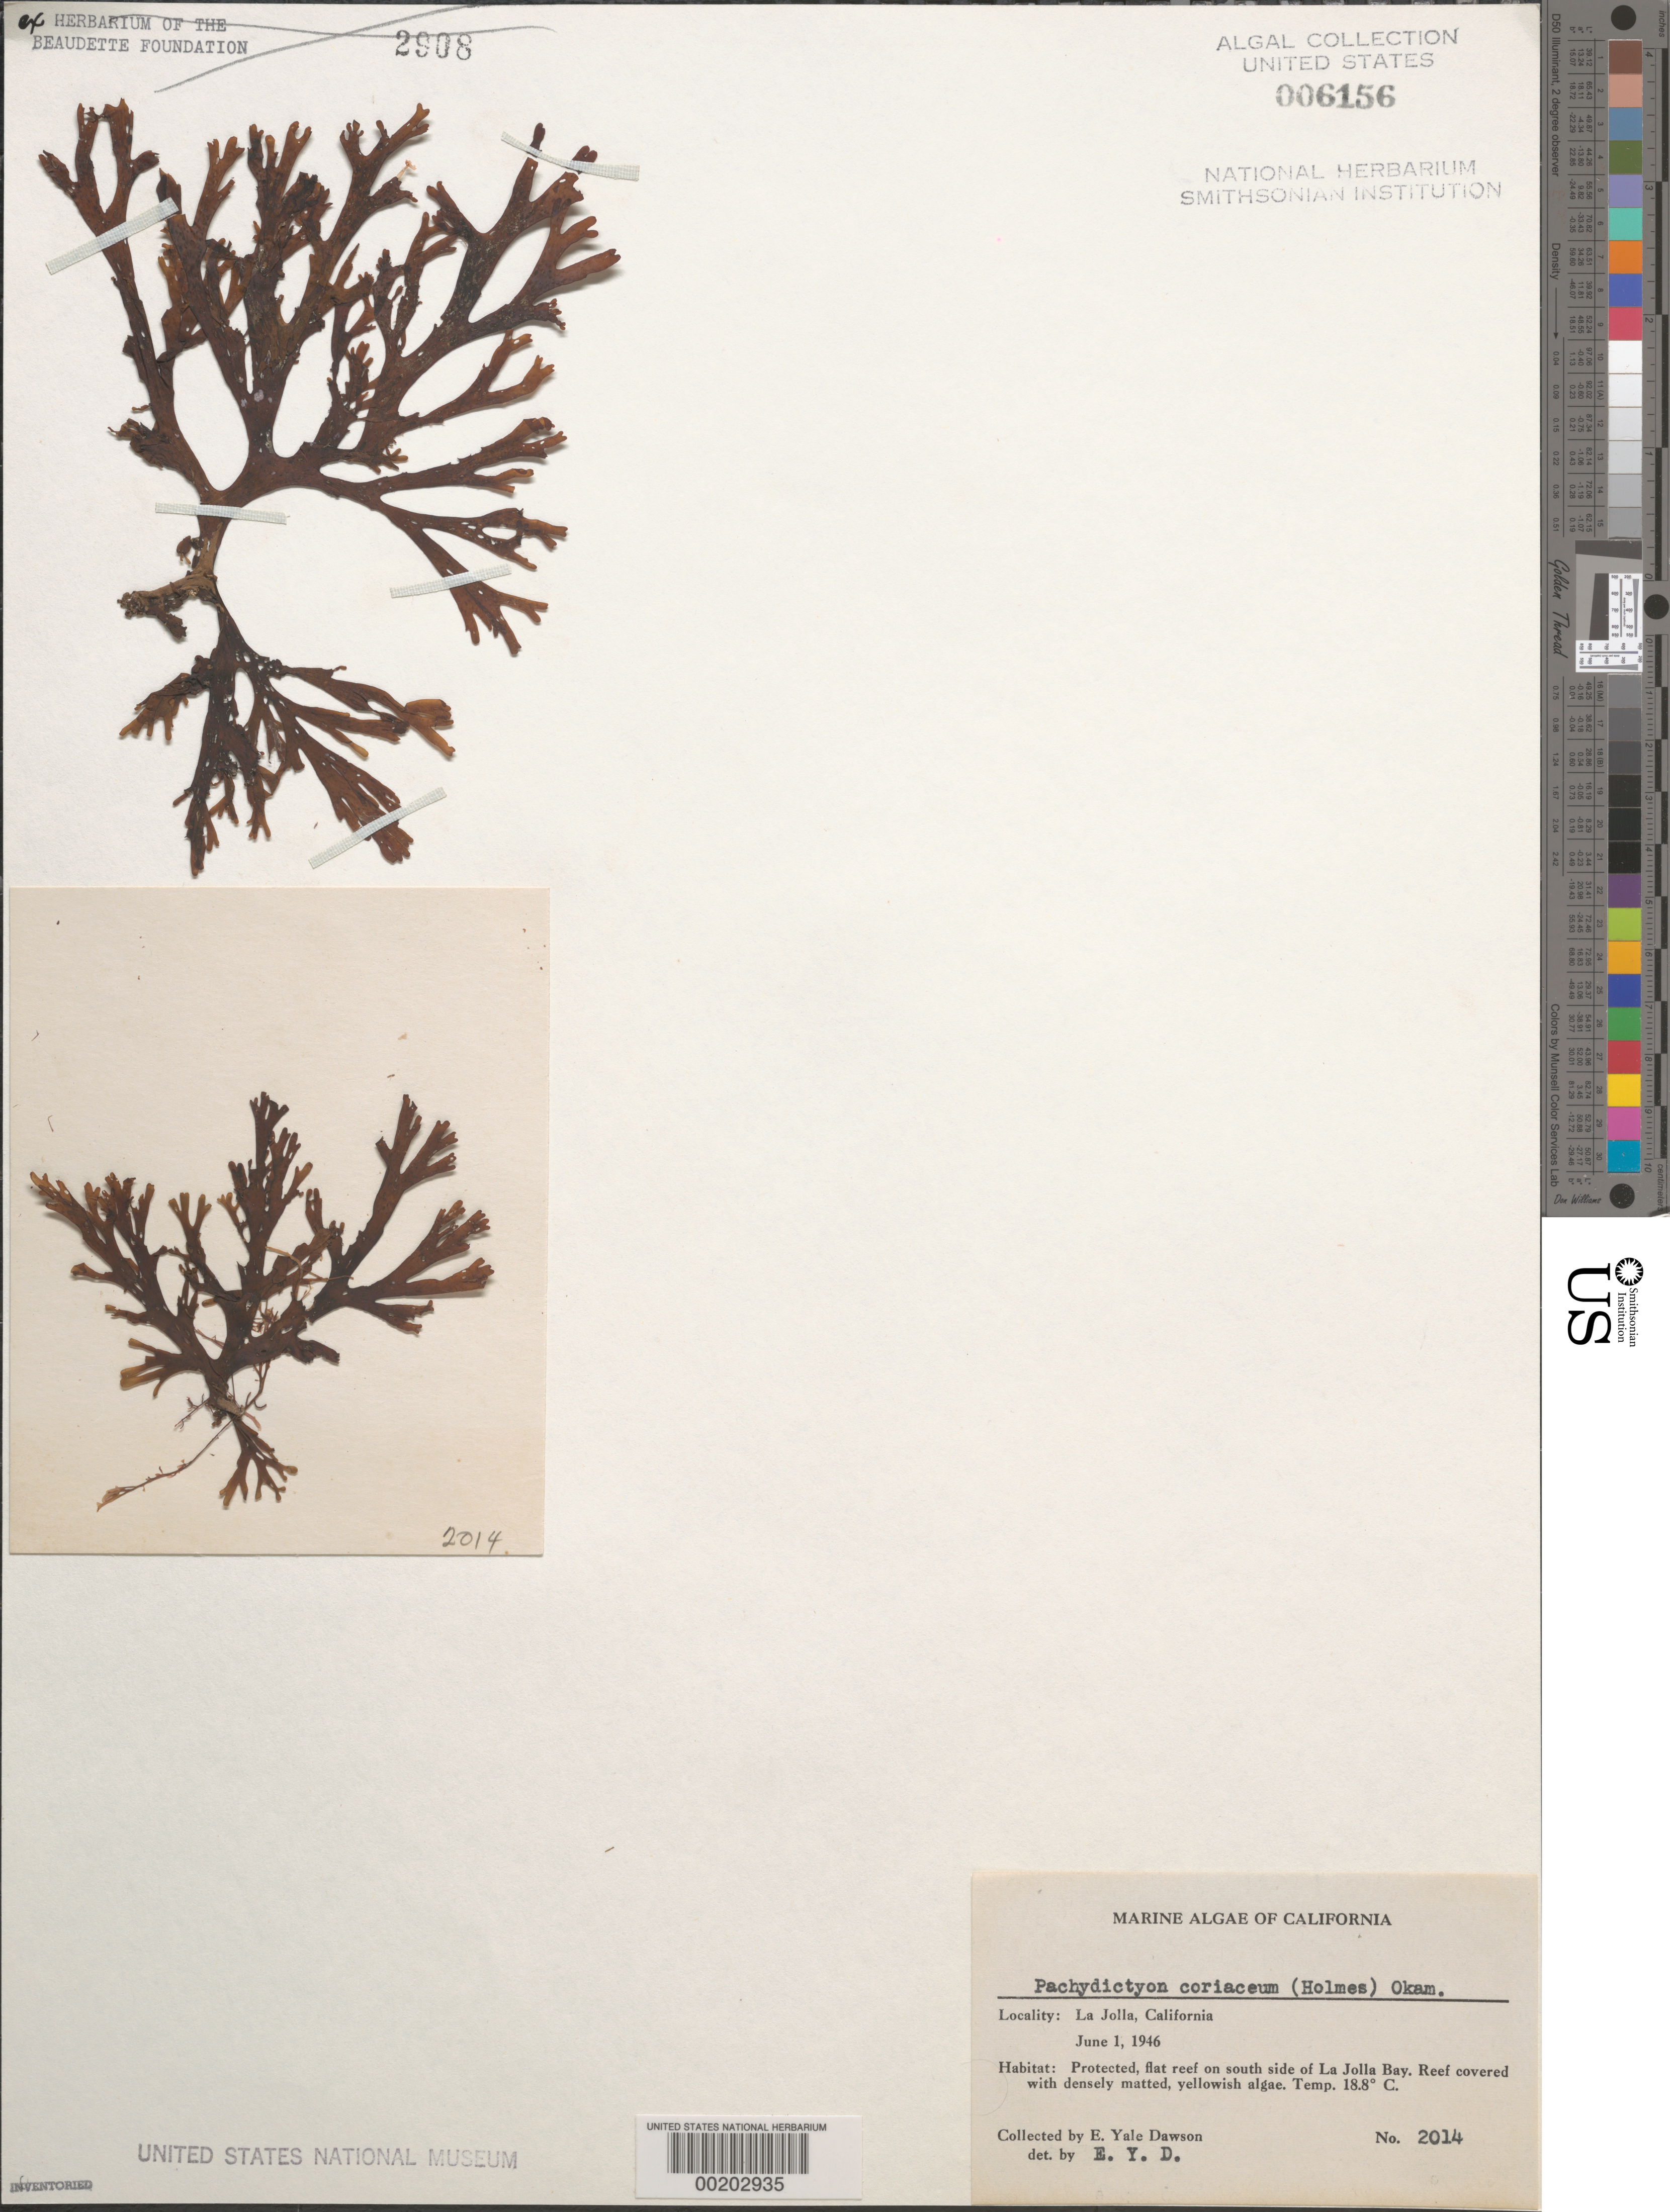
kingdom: Chromista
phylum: Ochrophyta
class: Phaeophyceae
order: Dictyotales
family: Dictyotaceae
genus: Pachydictyon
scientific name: Pachydictyon coriaceum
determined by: Dawson, E. Y.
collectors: E. Y. Dawson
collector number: EYD 2014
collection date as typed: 01 Jun 1946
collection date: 1946-06-01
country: United States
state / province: California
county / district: San Diego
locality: La Jolla, south La Jolla Bay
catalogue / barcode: US 6156